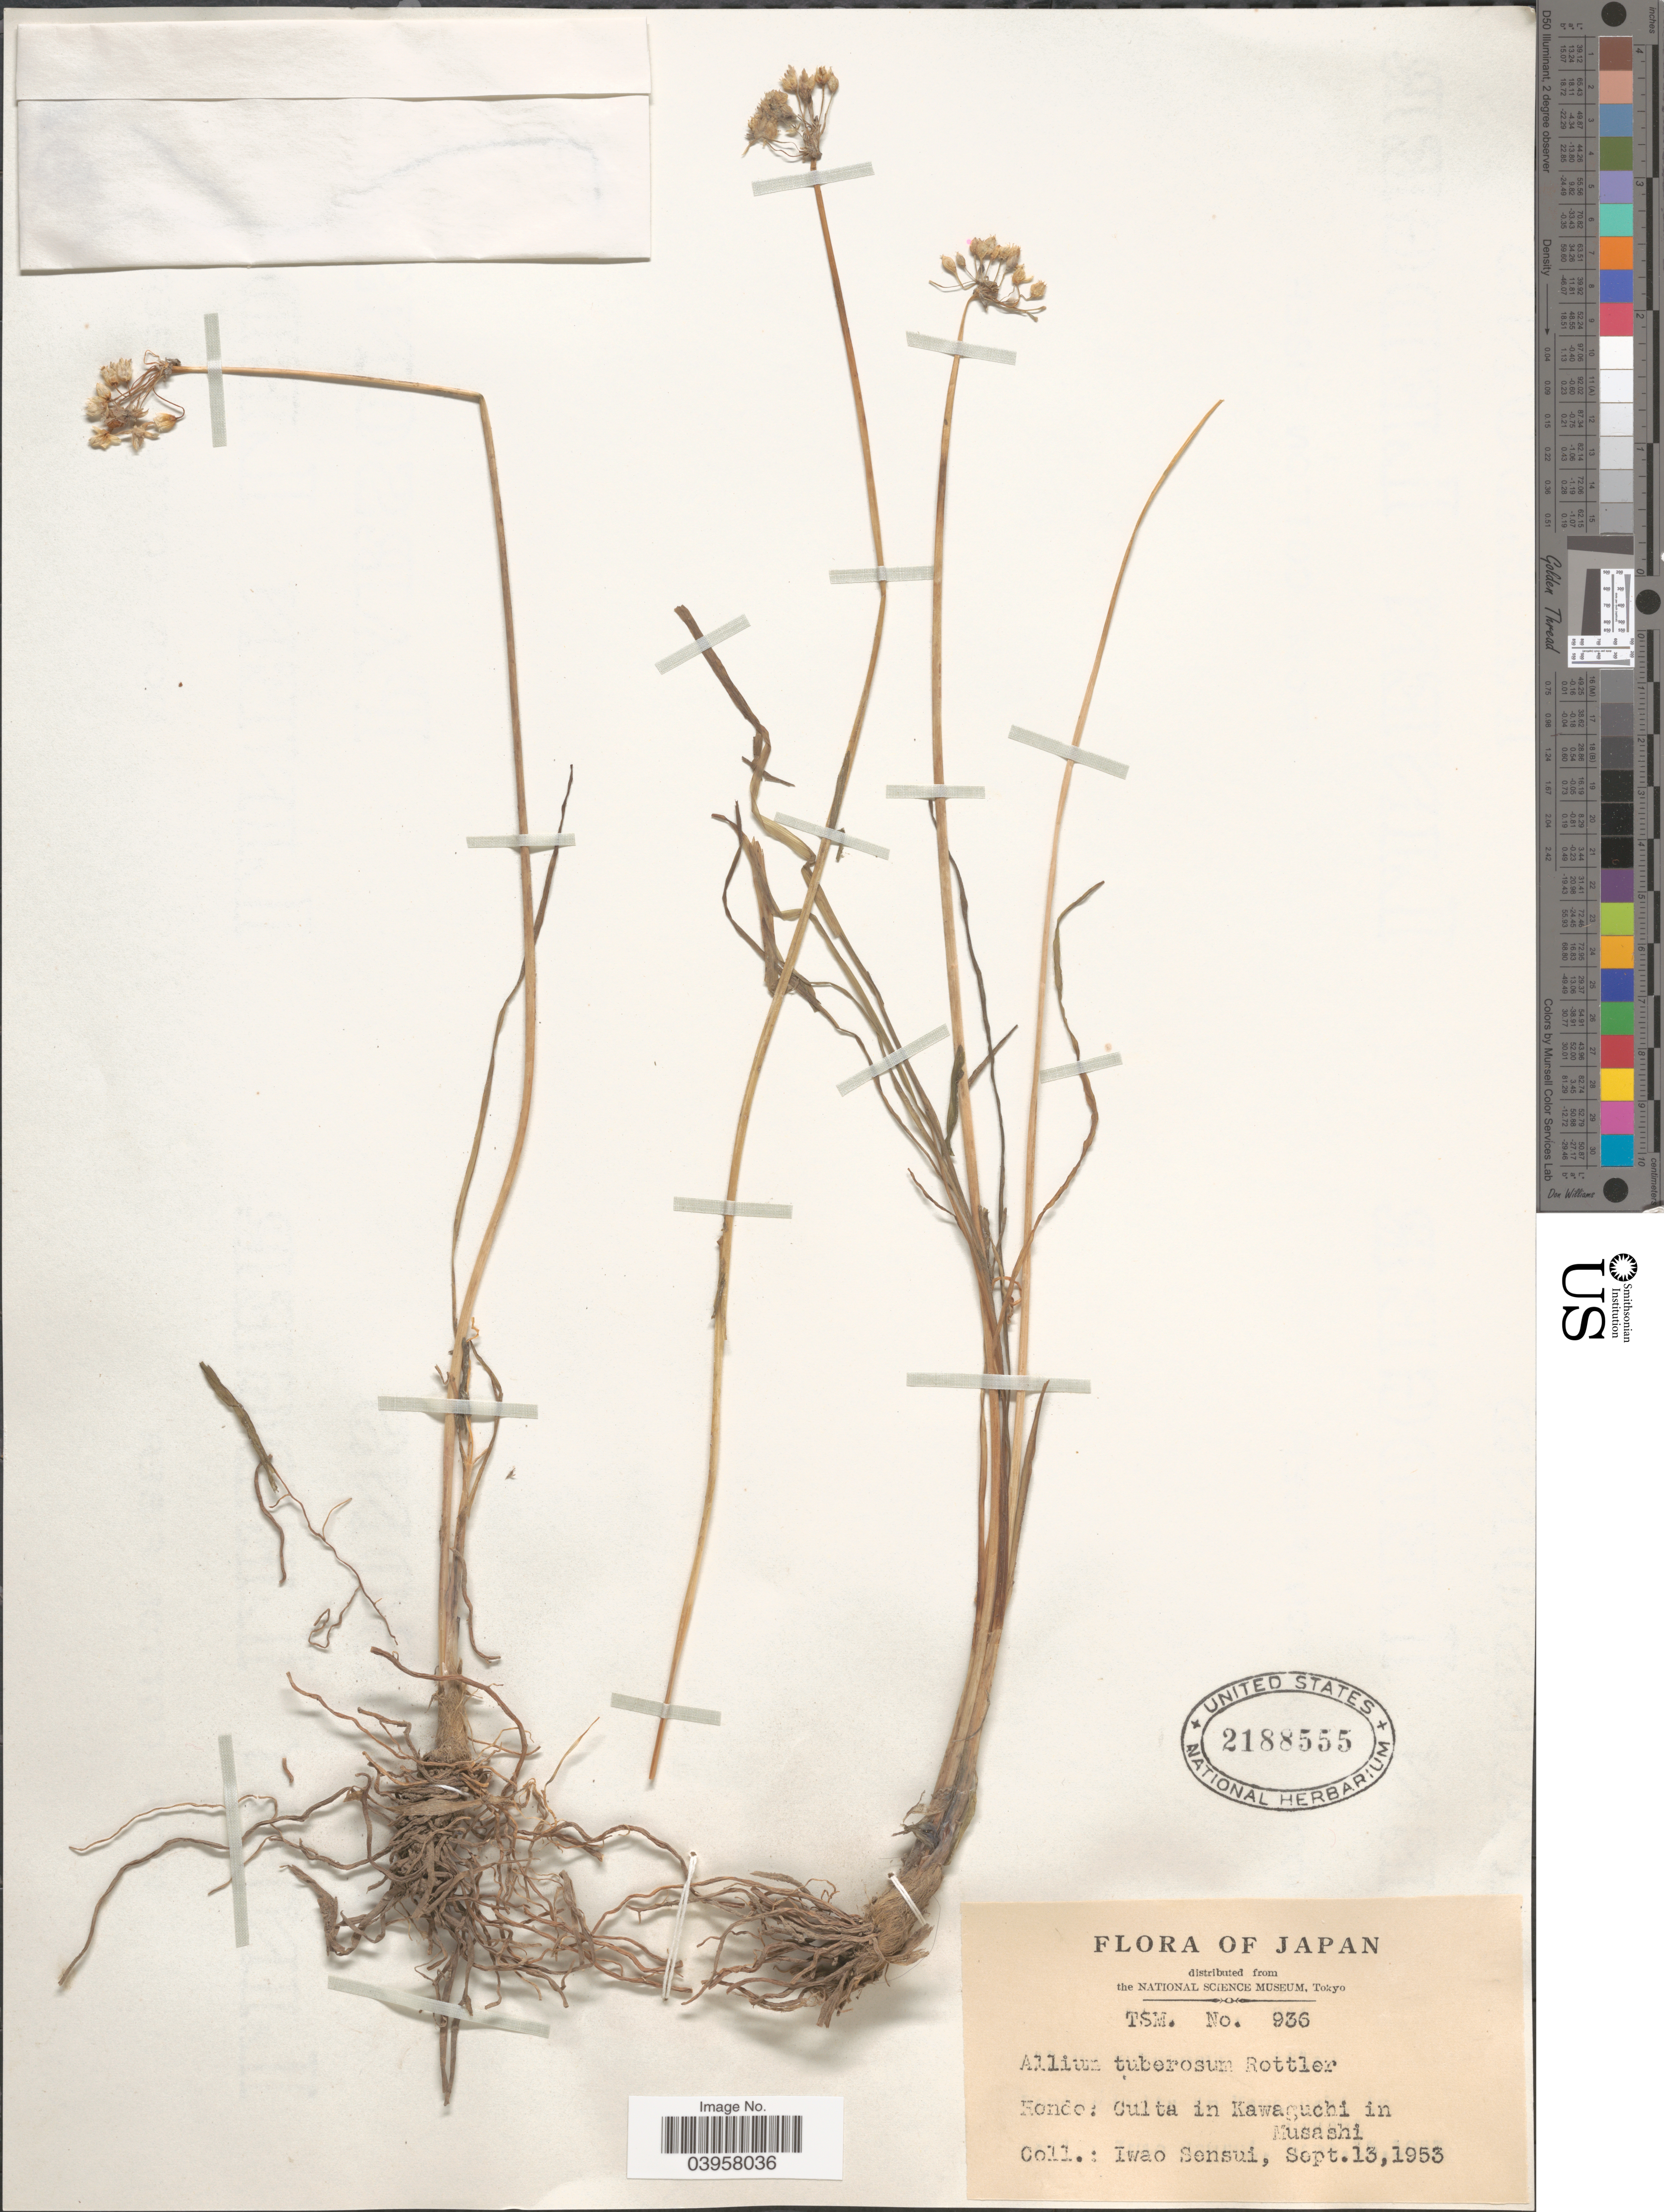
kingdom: Plantae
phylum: Tracheophyta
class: Liliopsida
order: Asparagales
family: Amaryllidaceae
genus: Allium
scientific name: Allium tuberosum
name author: Röttler ex Spreng.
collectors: I. Sensui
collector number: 936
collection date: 1953-09-13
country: Japan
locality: Hondo: Culta in Kawaguchi in Musashi.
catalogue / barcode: US 2188555